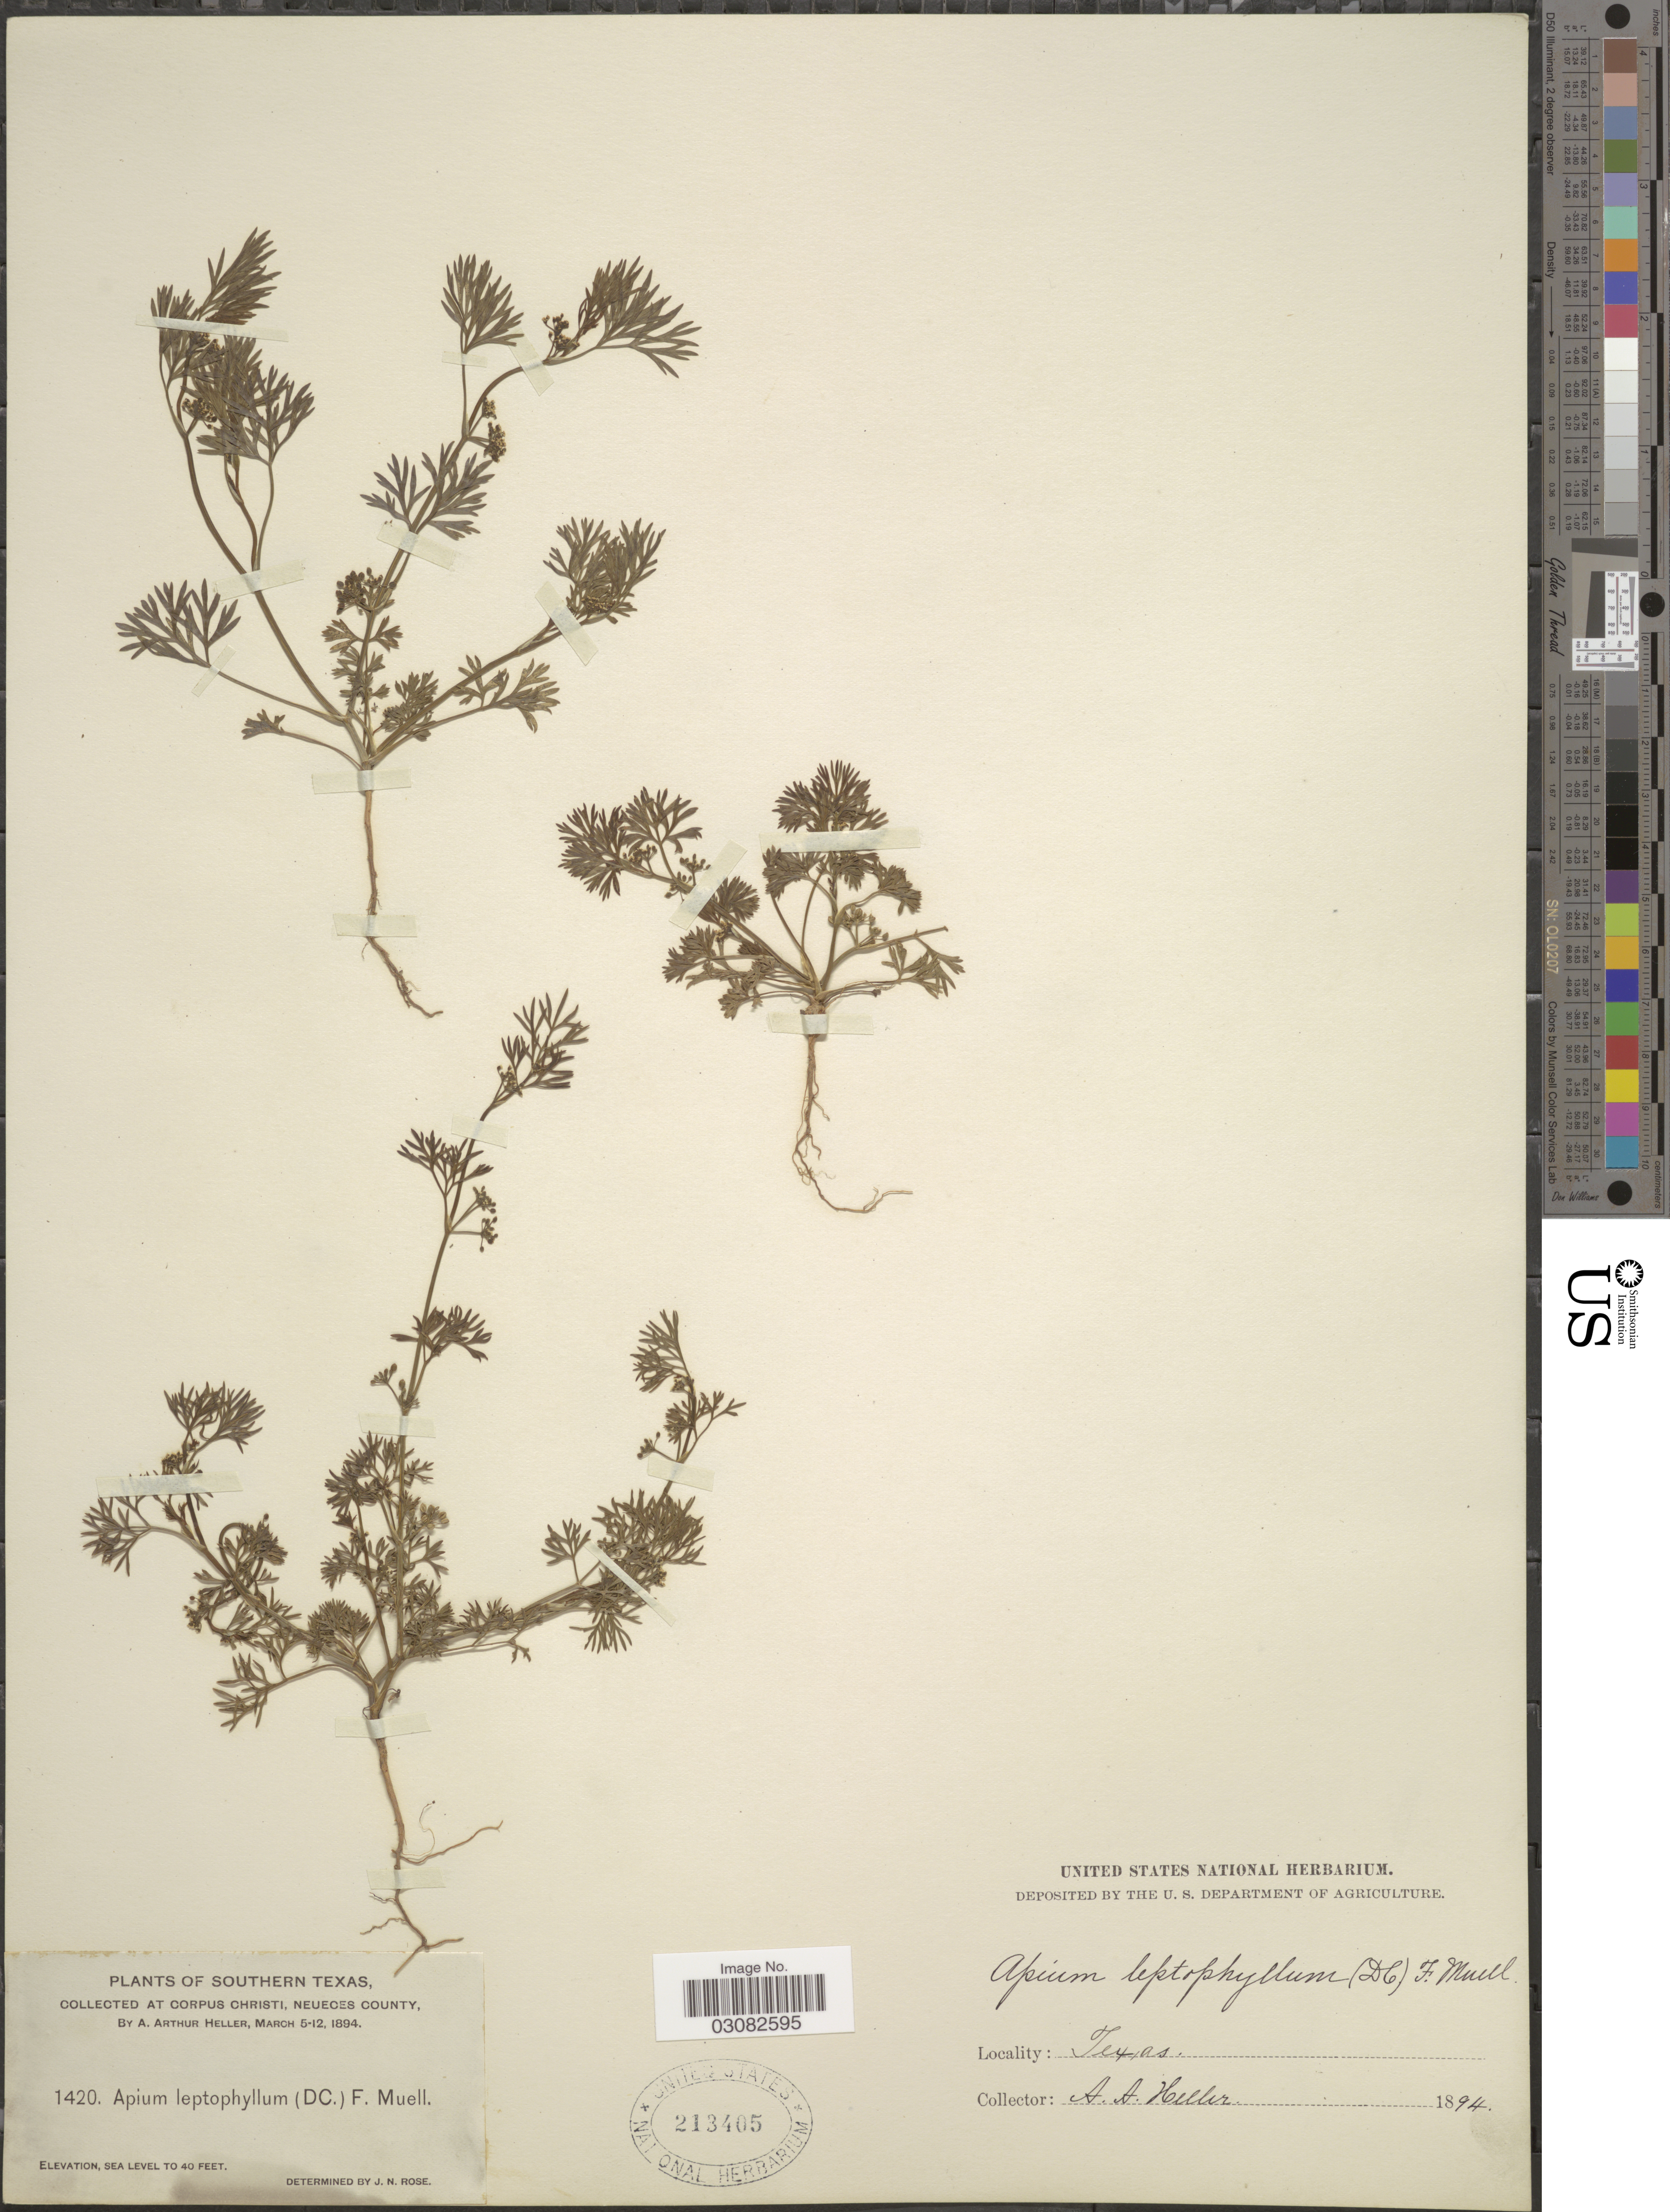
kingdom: Plantae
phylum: Tracheophyta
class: Magnoliopsida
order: Apiales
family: Apiaceae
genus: Apium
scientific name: Apium ammi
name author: (Jacq.) Urb.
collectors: A. A. Heller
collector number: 1420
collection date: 1894-03-05/1894-03-12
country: United States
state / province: Texas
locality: Southern Texas. Along Corpus Christi, Neueces County.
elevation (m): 0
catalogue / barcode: US 213405